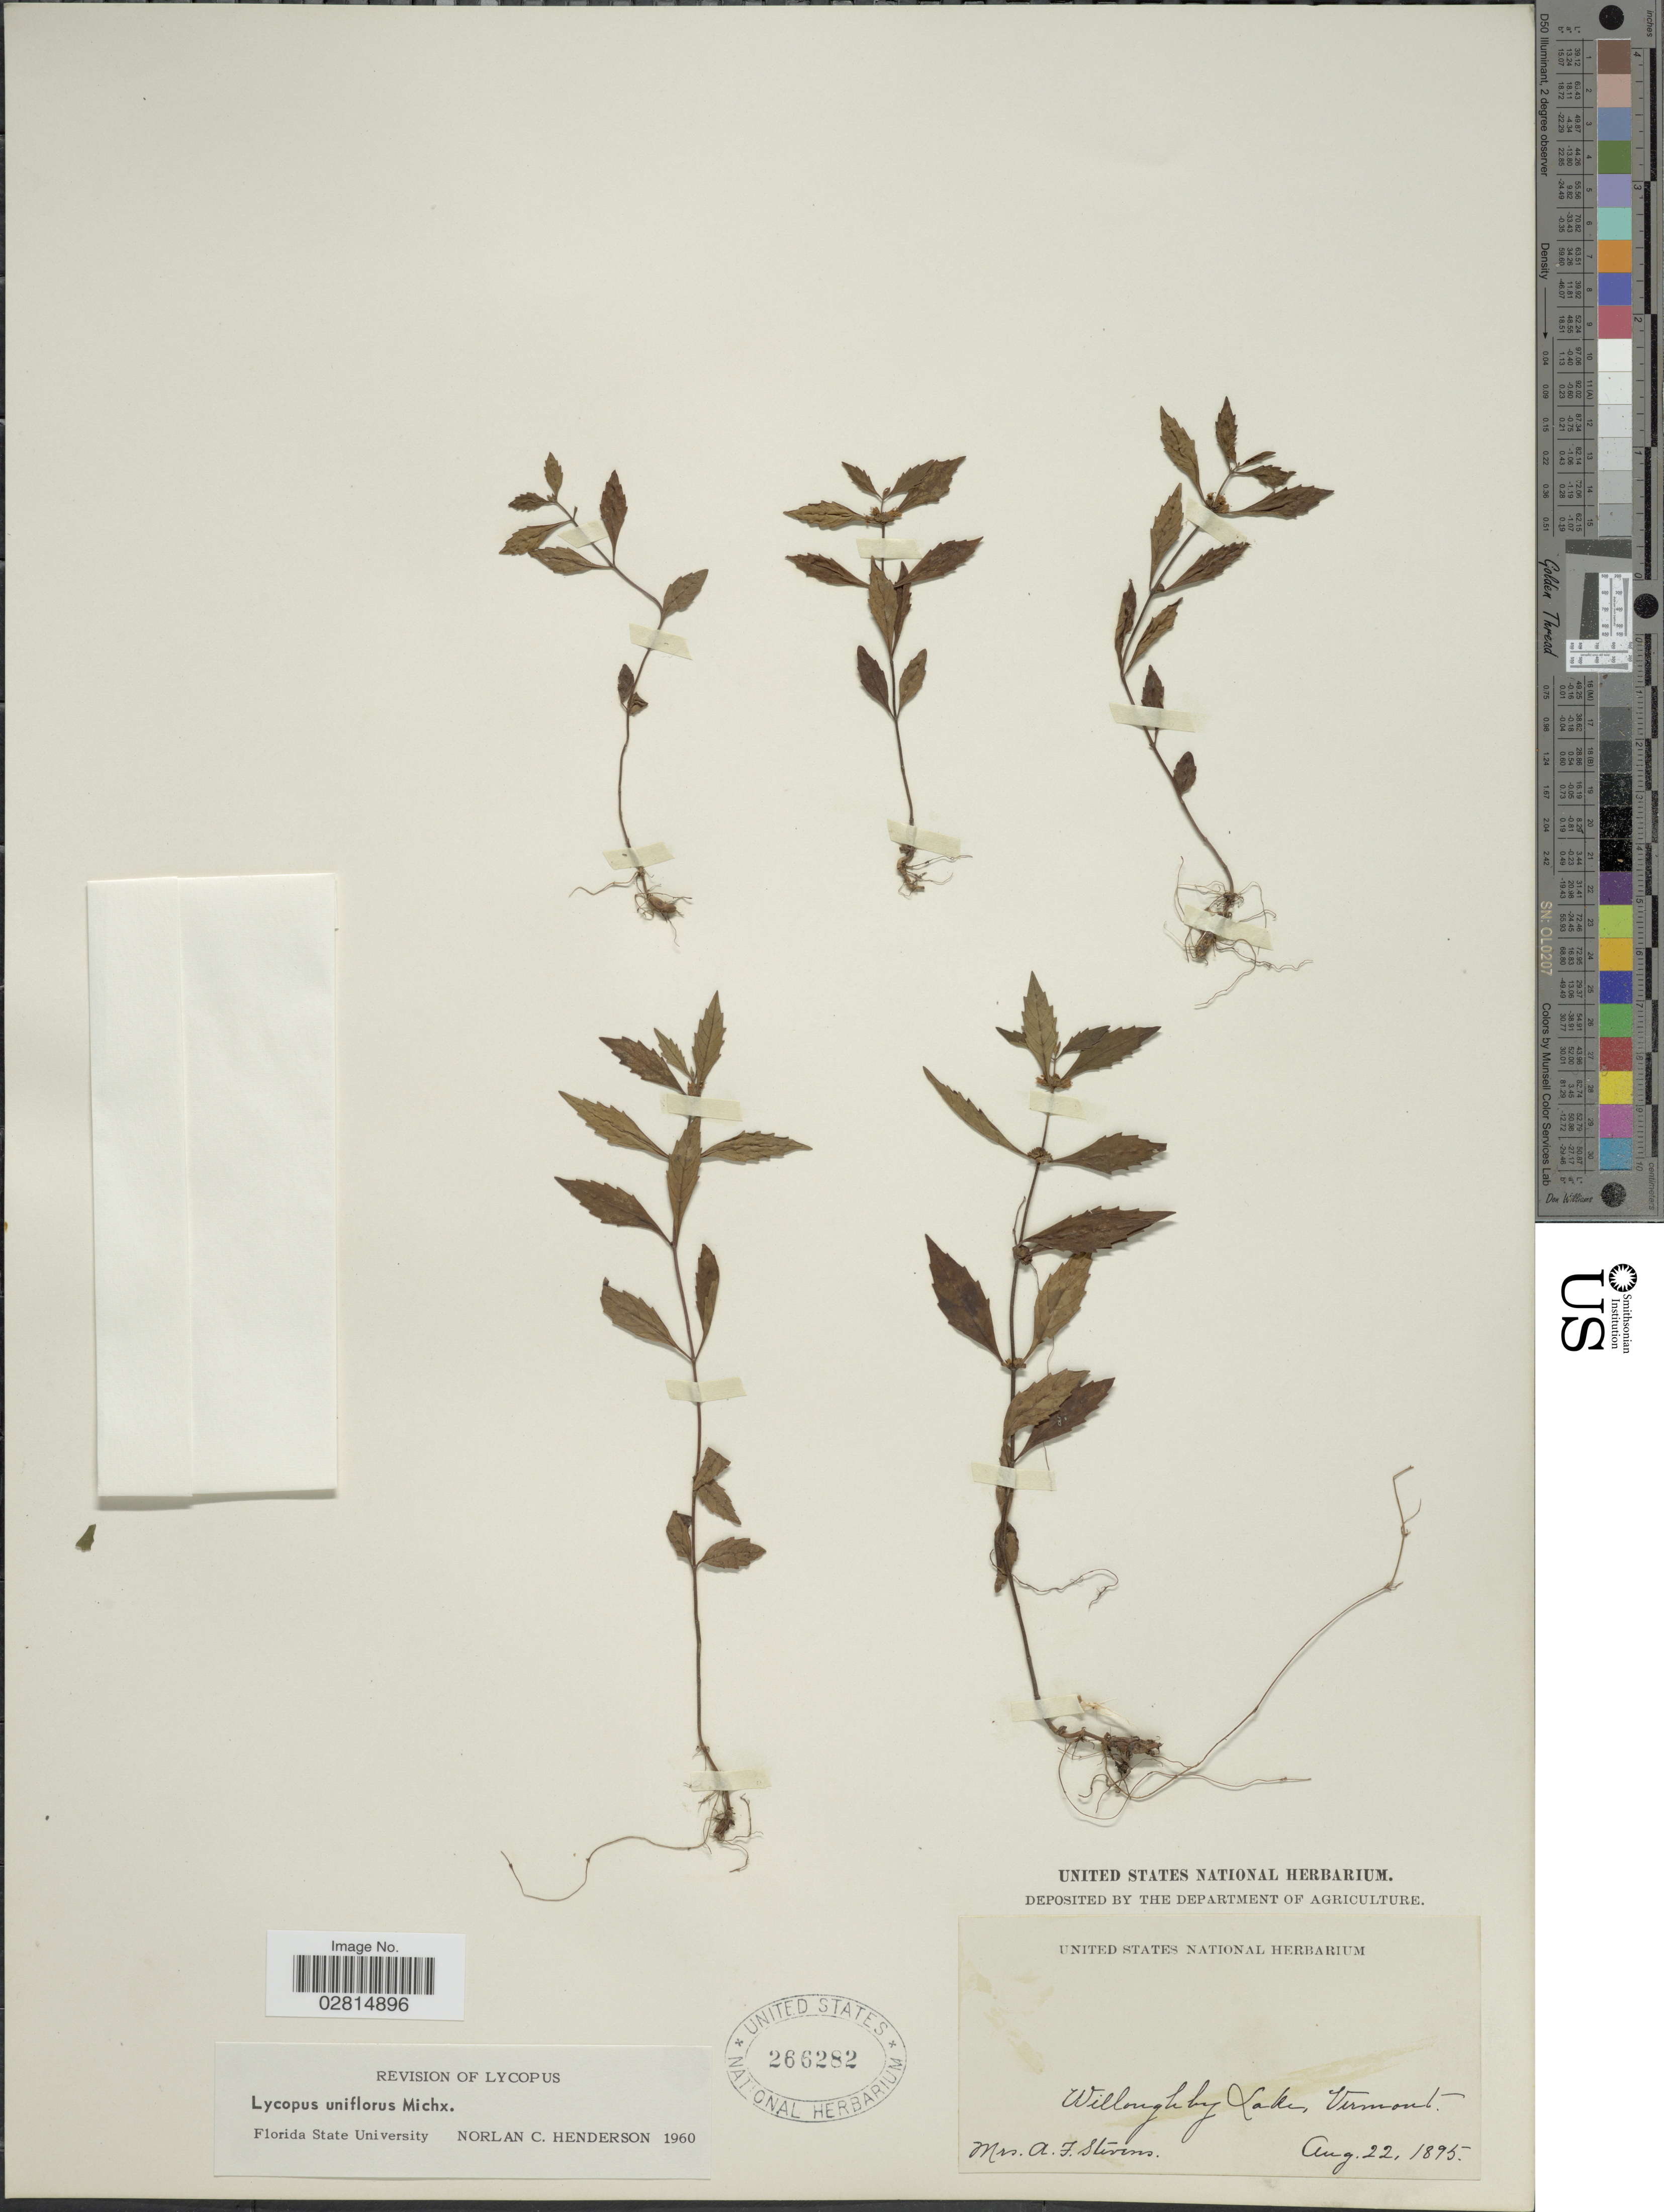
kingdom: Plantae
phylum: Tracheophyta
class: Magnoliopsida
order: Lamiales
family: Lamiaceae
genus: Lycopus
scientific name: Lycopus uniflorus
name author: Michx.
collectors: A. Stevens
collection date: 1895-08-22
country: United States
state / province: Vermont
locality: Willoughby Lake.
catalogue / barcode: US 266282